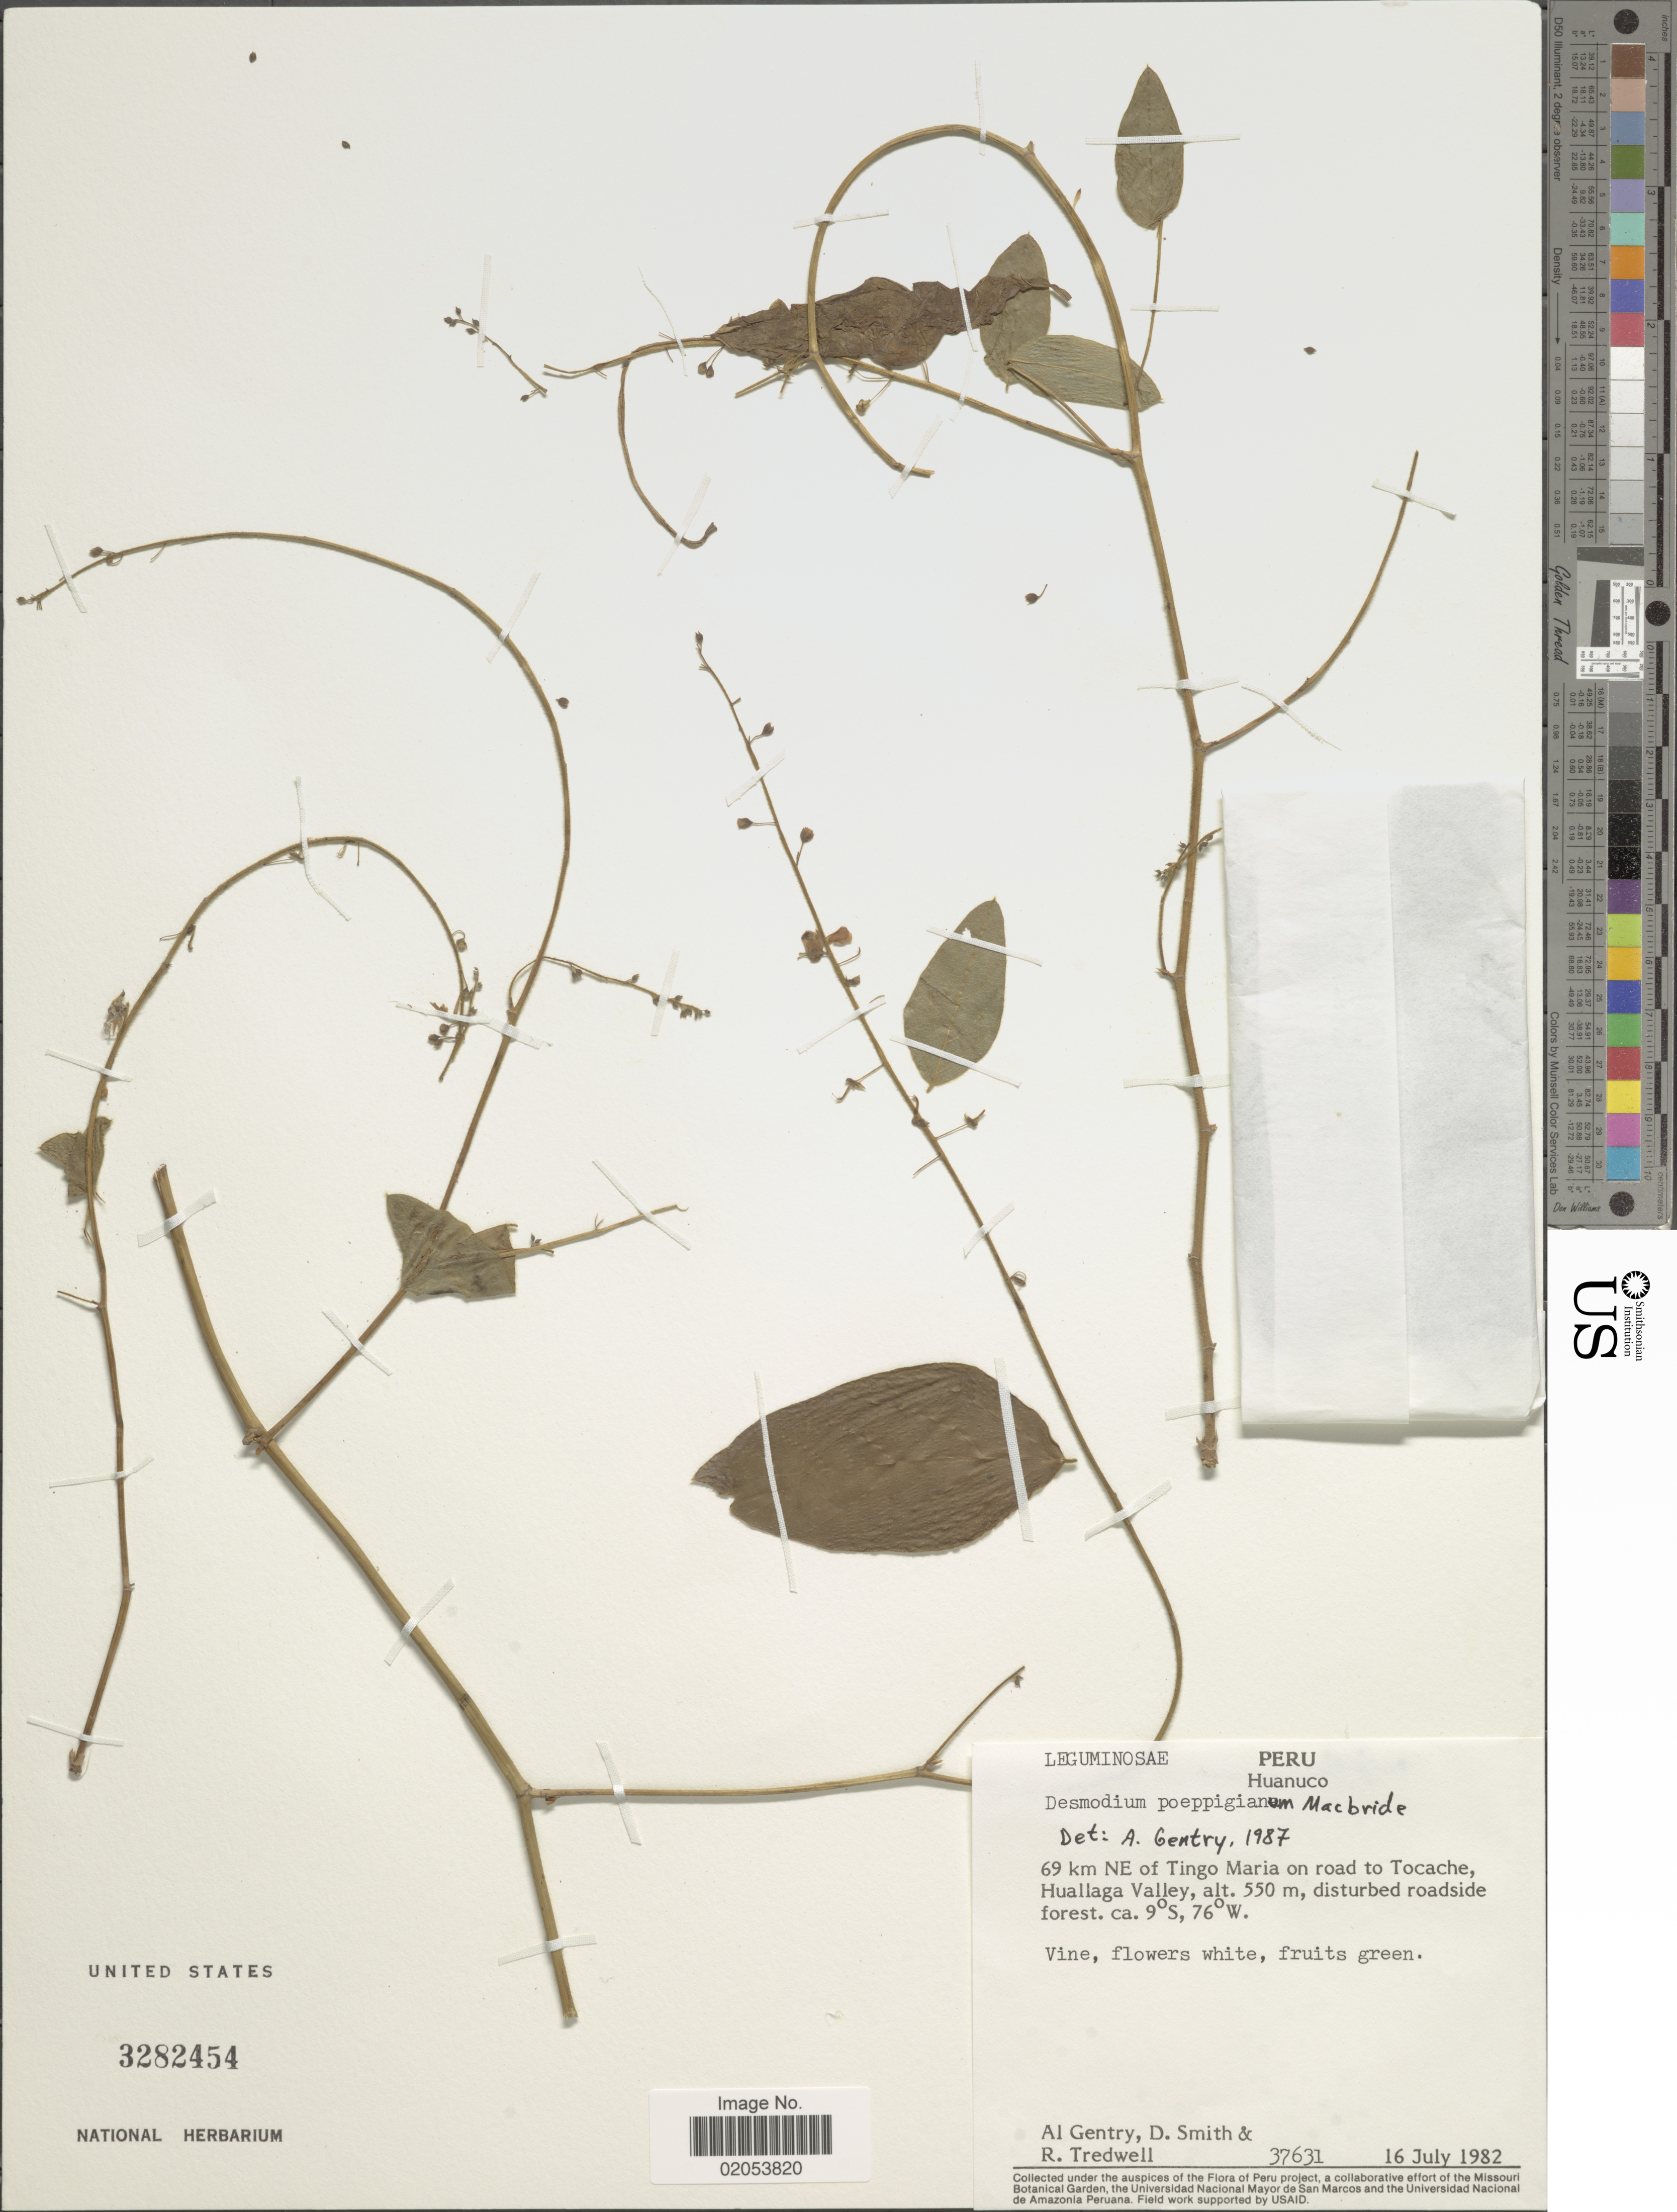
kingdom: Plantae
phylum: Tracheophyta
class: Magnoliopsida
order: Fabales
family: Fabaceae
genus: Desmodium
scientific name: Desmodium poeppigianum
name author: (Schindl.) J.F. Macbr.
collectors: A. H. Gentry, D. Smith & R. Tredwell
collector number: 37631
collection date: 1982-07-16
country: Peru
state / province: Huánuco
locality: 69 km NE of Tingo mario on road to Tocache, Huallaga Valley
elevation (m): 550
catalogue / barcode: US 3282454